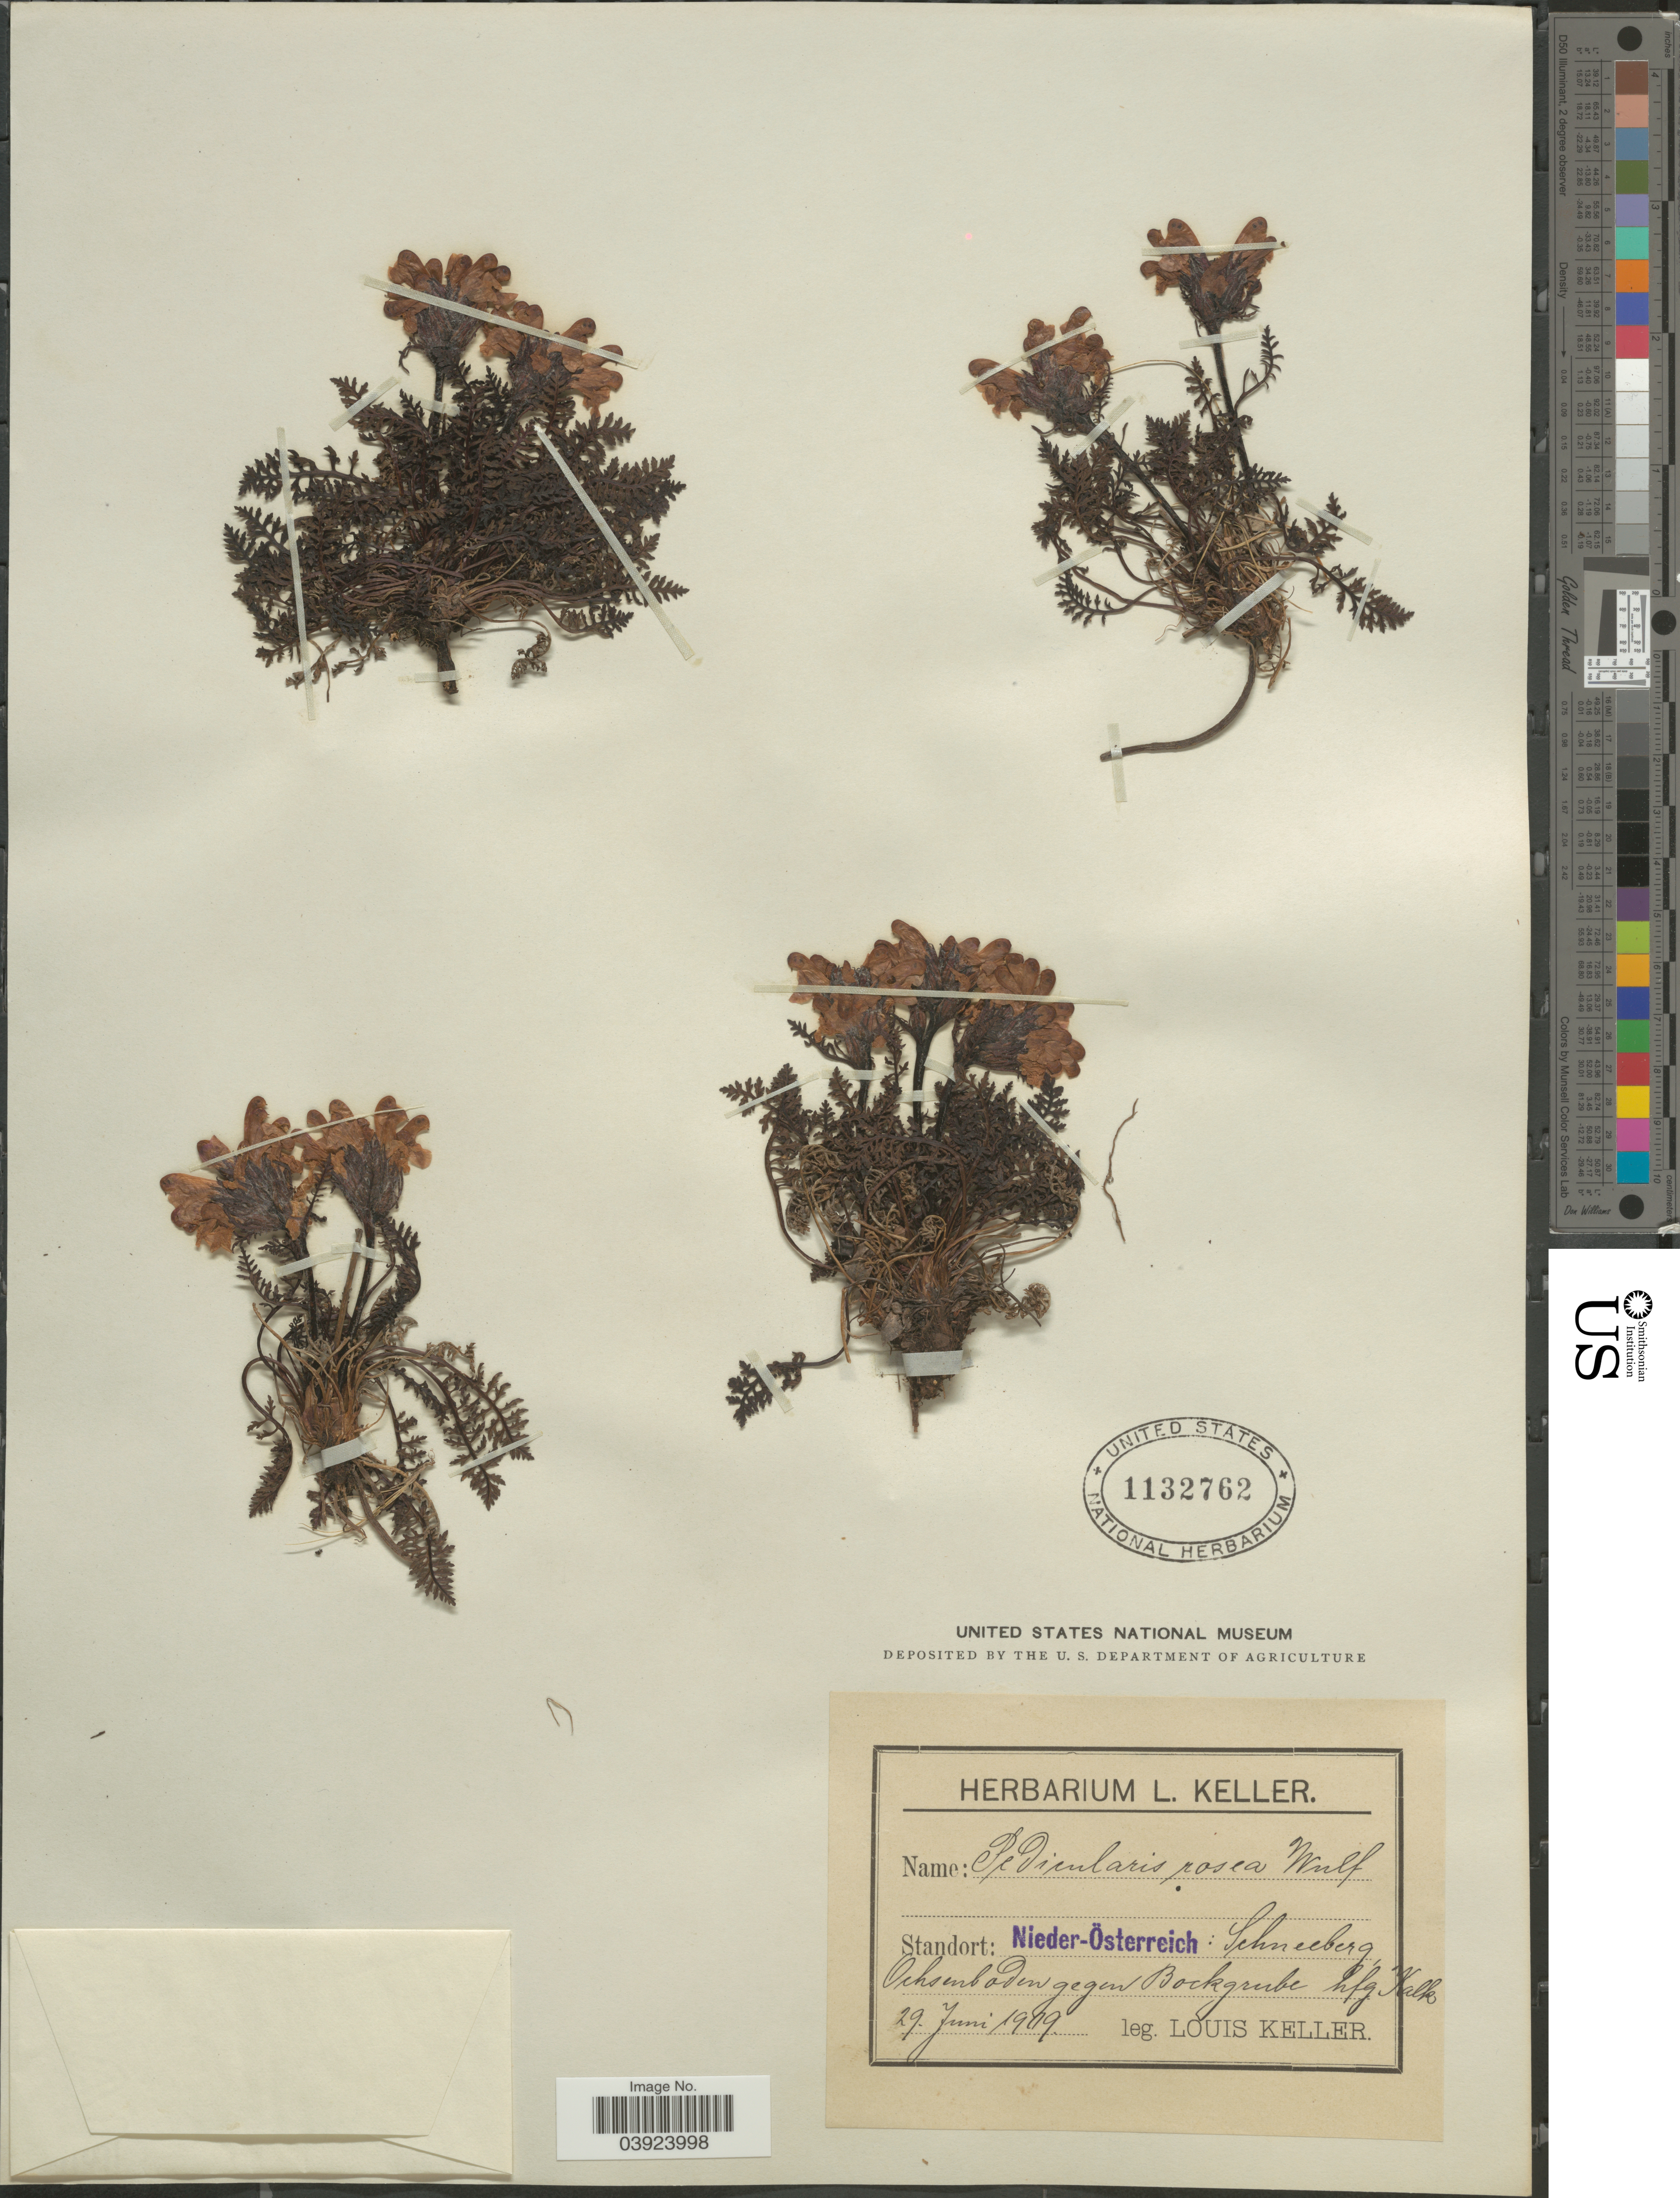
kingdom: Plantae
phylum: Tracheophyta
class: Magnoliopsida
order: Lamiales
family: Orobanchaceae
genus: Pedicularis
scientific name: Pedicularis rosea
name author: Wulfen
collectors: L. Keller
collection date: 1909-06-29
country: Austria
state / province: Niederosterreich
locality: Schneeberg Ochsenboden gegen Rockgrube hfg. Kalk.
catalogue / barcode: US 1132762